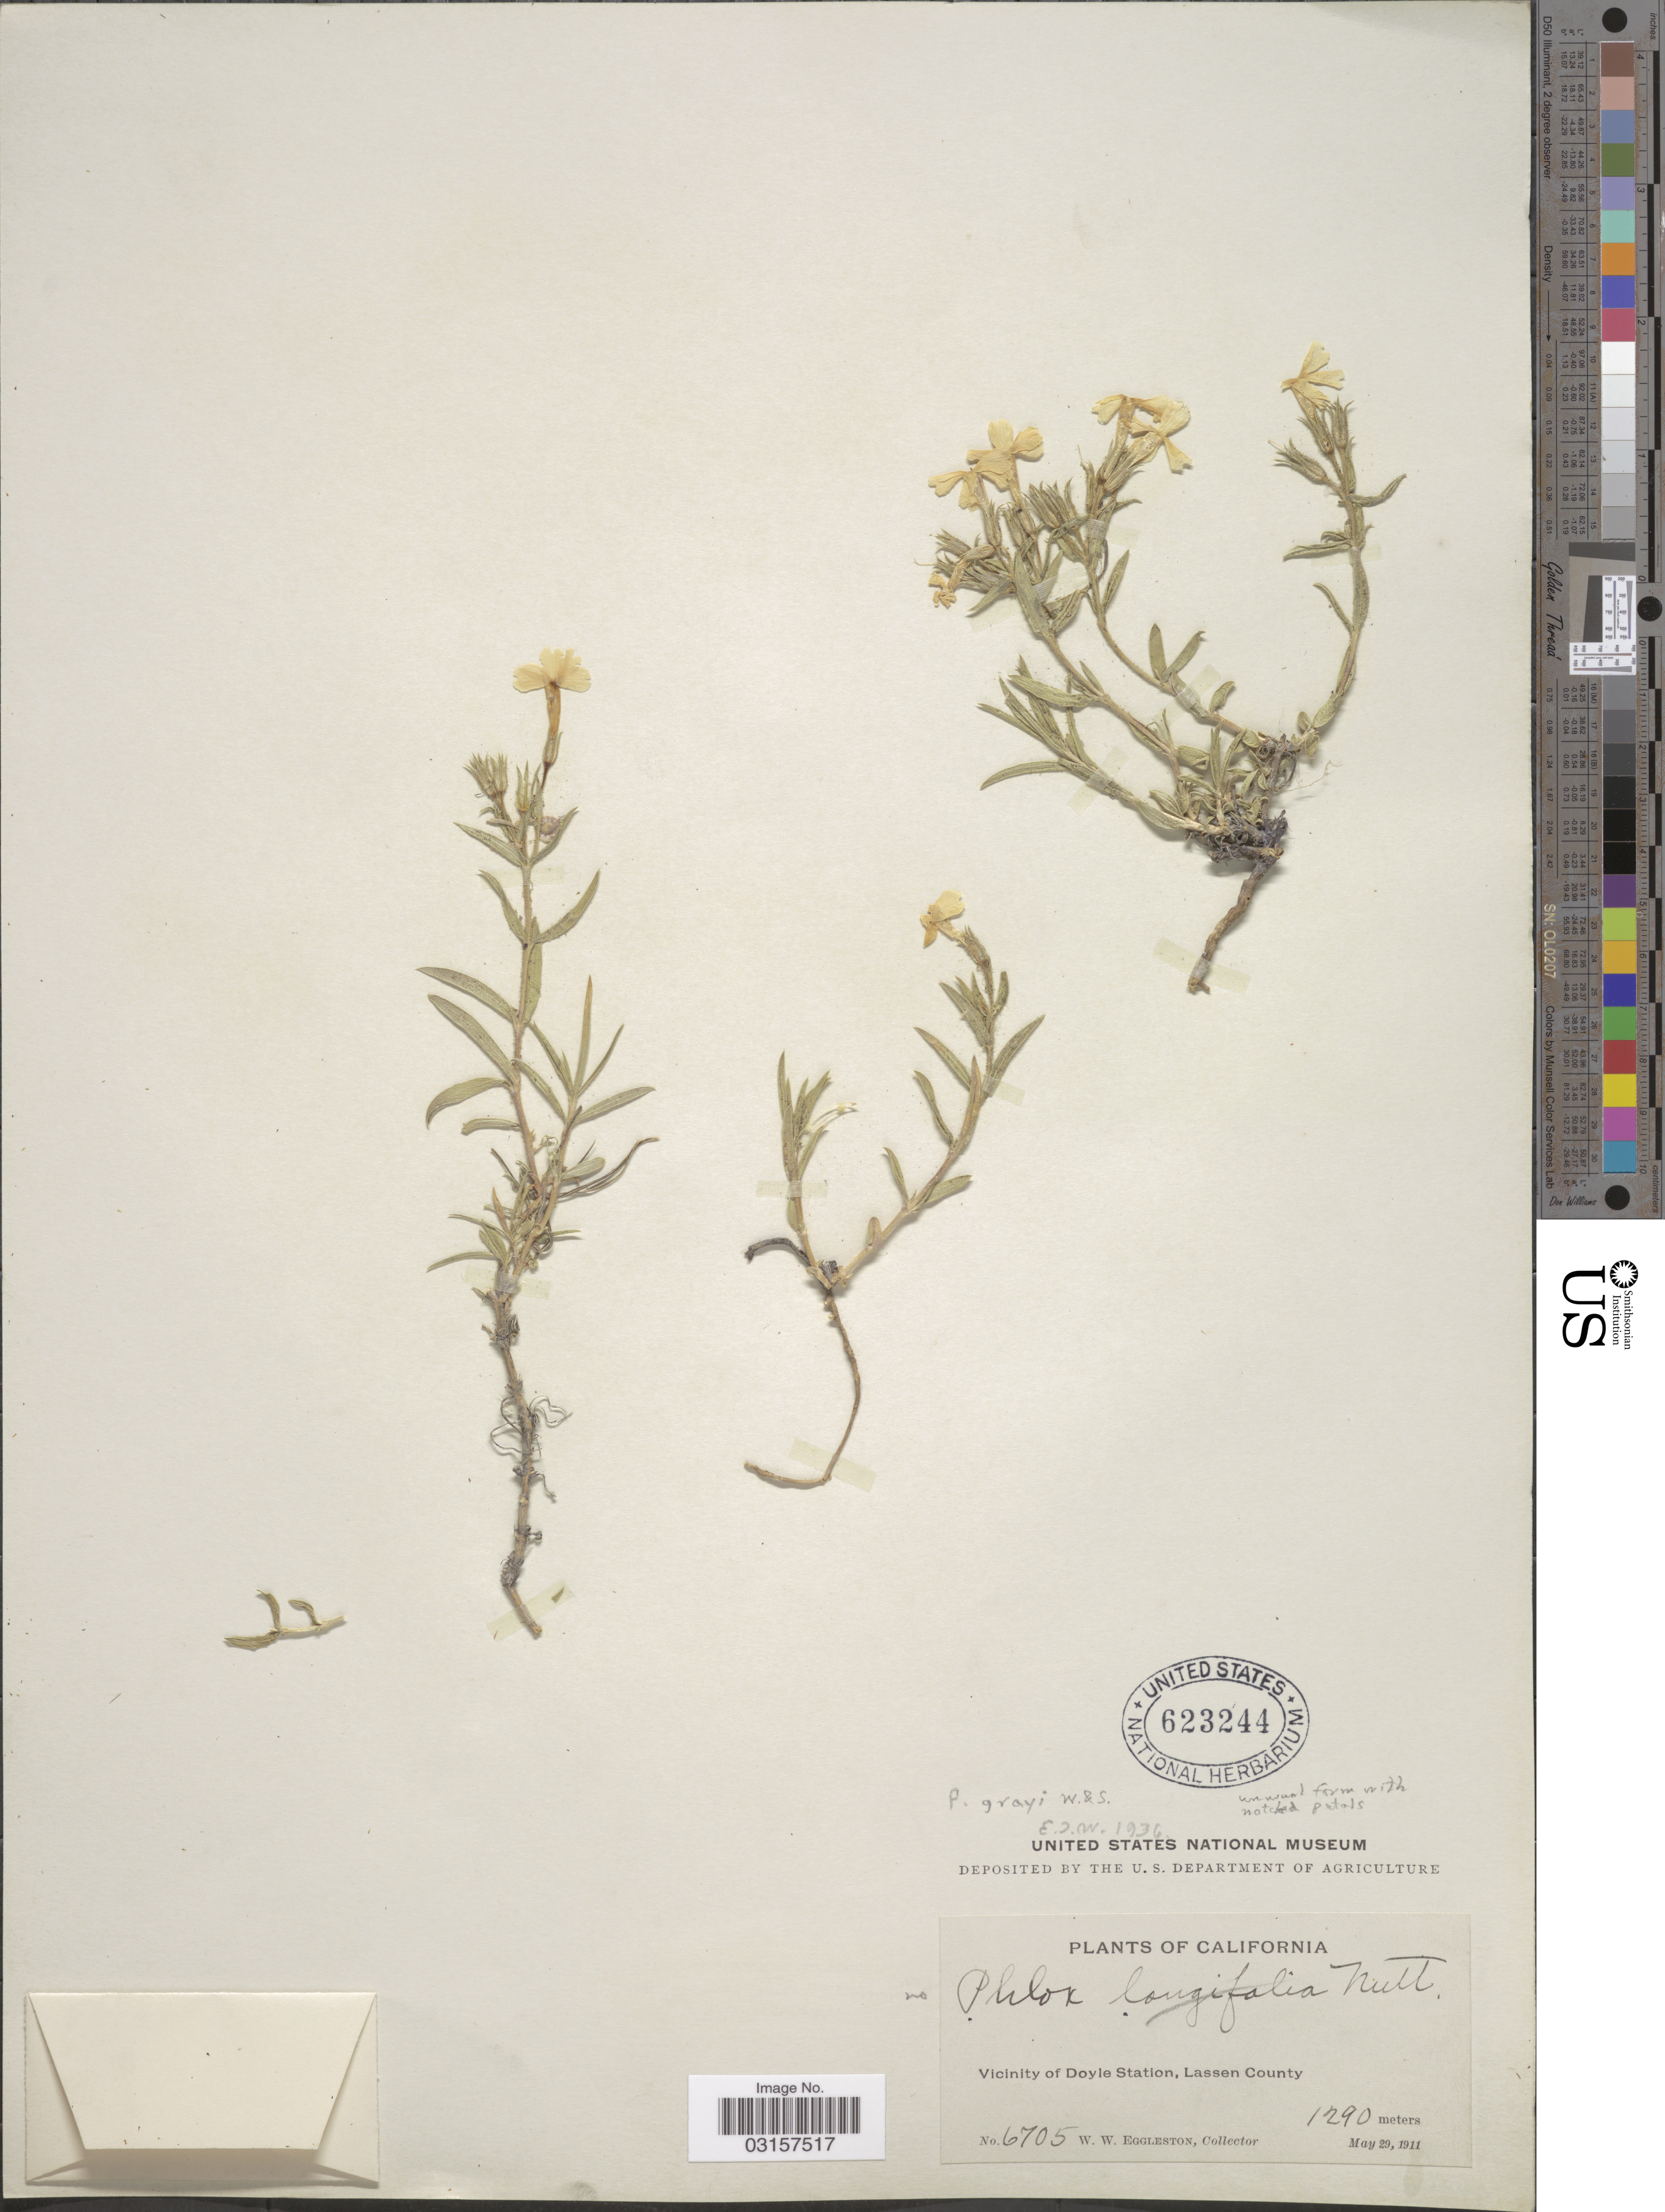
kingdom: Plantae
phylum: Tracheophyta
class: Magnoliopsida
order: Ericales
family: Polemoniaceae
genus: Phlox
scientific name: Phlox stansburyi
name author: (Torr.) A. Heller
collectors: W. W. Eggleston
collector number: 6705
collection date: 1911-05-29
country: United States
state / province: California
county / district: Lassen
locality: Vicinity of Doyle Station, Lassen County.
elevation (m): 1290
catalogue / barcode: US 623244